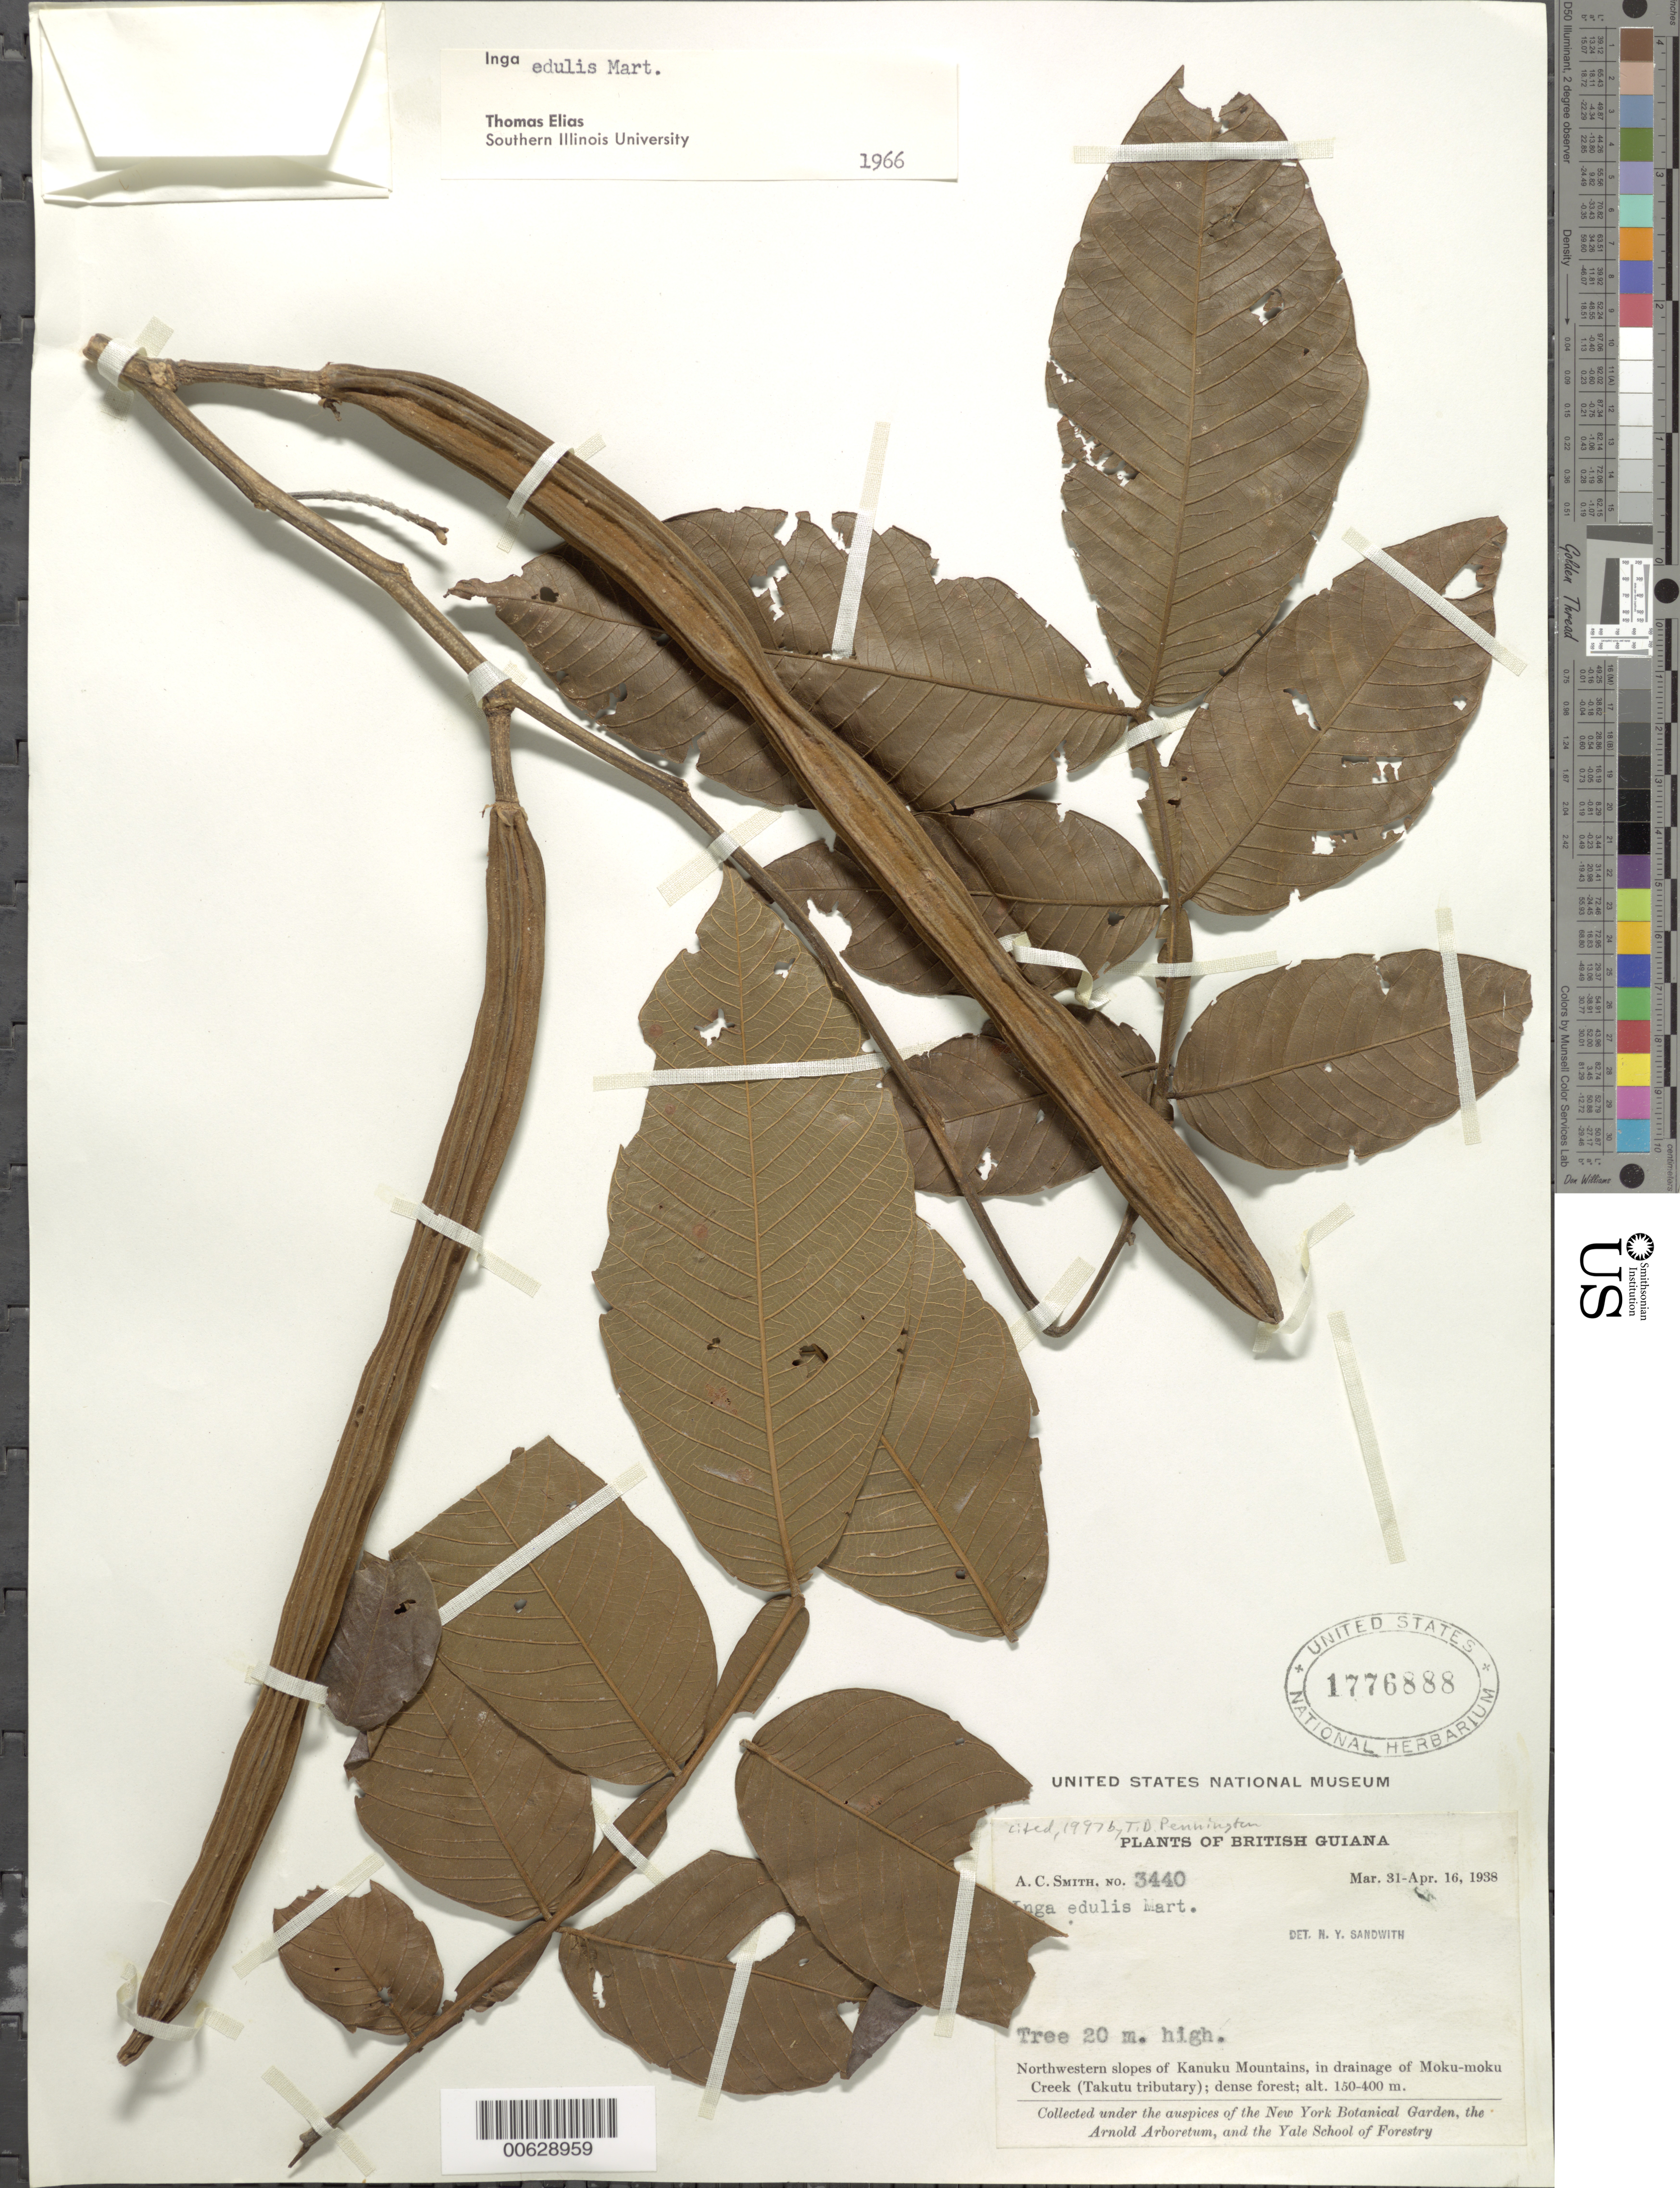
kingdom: Plantae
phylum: Tracheophyta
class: Magnoliopsida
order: Fabales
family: Fabaceae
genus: Inga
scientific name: Inga edulis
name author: Mart.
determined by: Pennington, T. D., (K)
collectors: A. C. Smith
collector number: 3440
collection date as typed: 31-Mar-38 to 16-Apr-38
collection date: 1938-03-31/1938-04-16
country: Guyana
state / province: U. Takutu-U. Essequibo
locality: Kanuku Mts., NW slopes, in drainage of Moku-moku Creek (Takutu tributary)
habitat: Dense forest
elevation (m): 150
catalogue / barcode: US 1776888